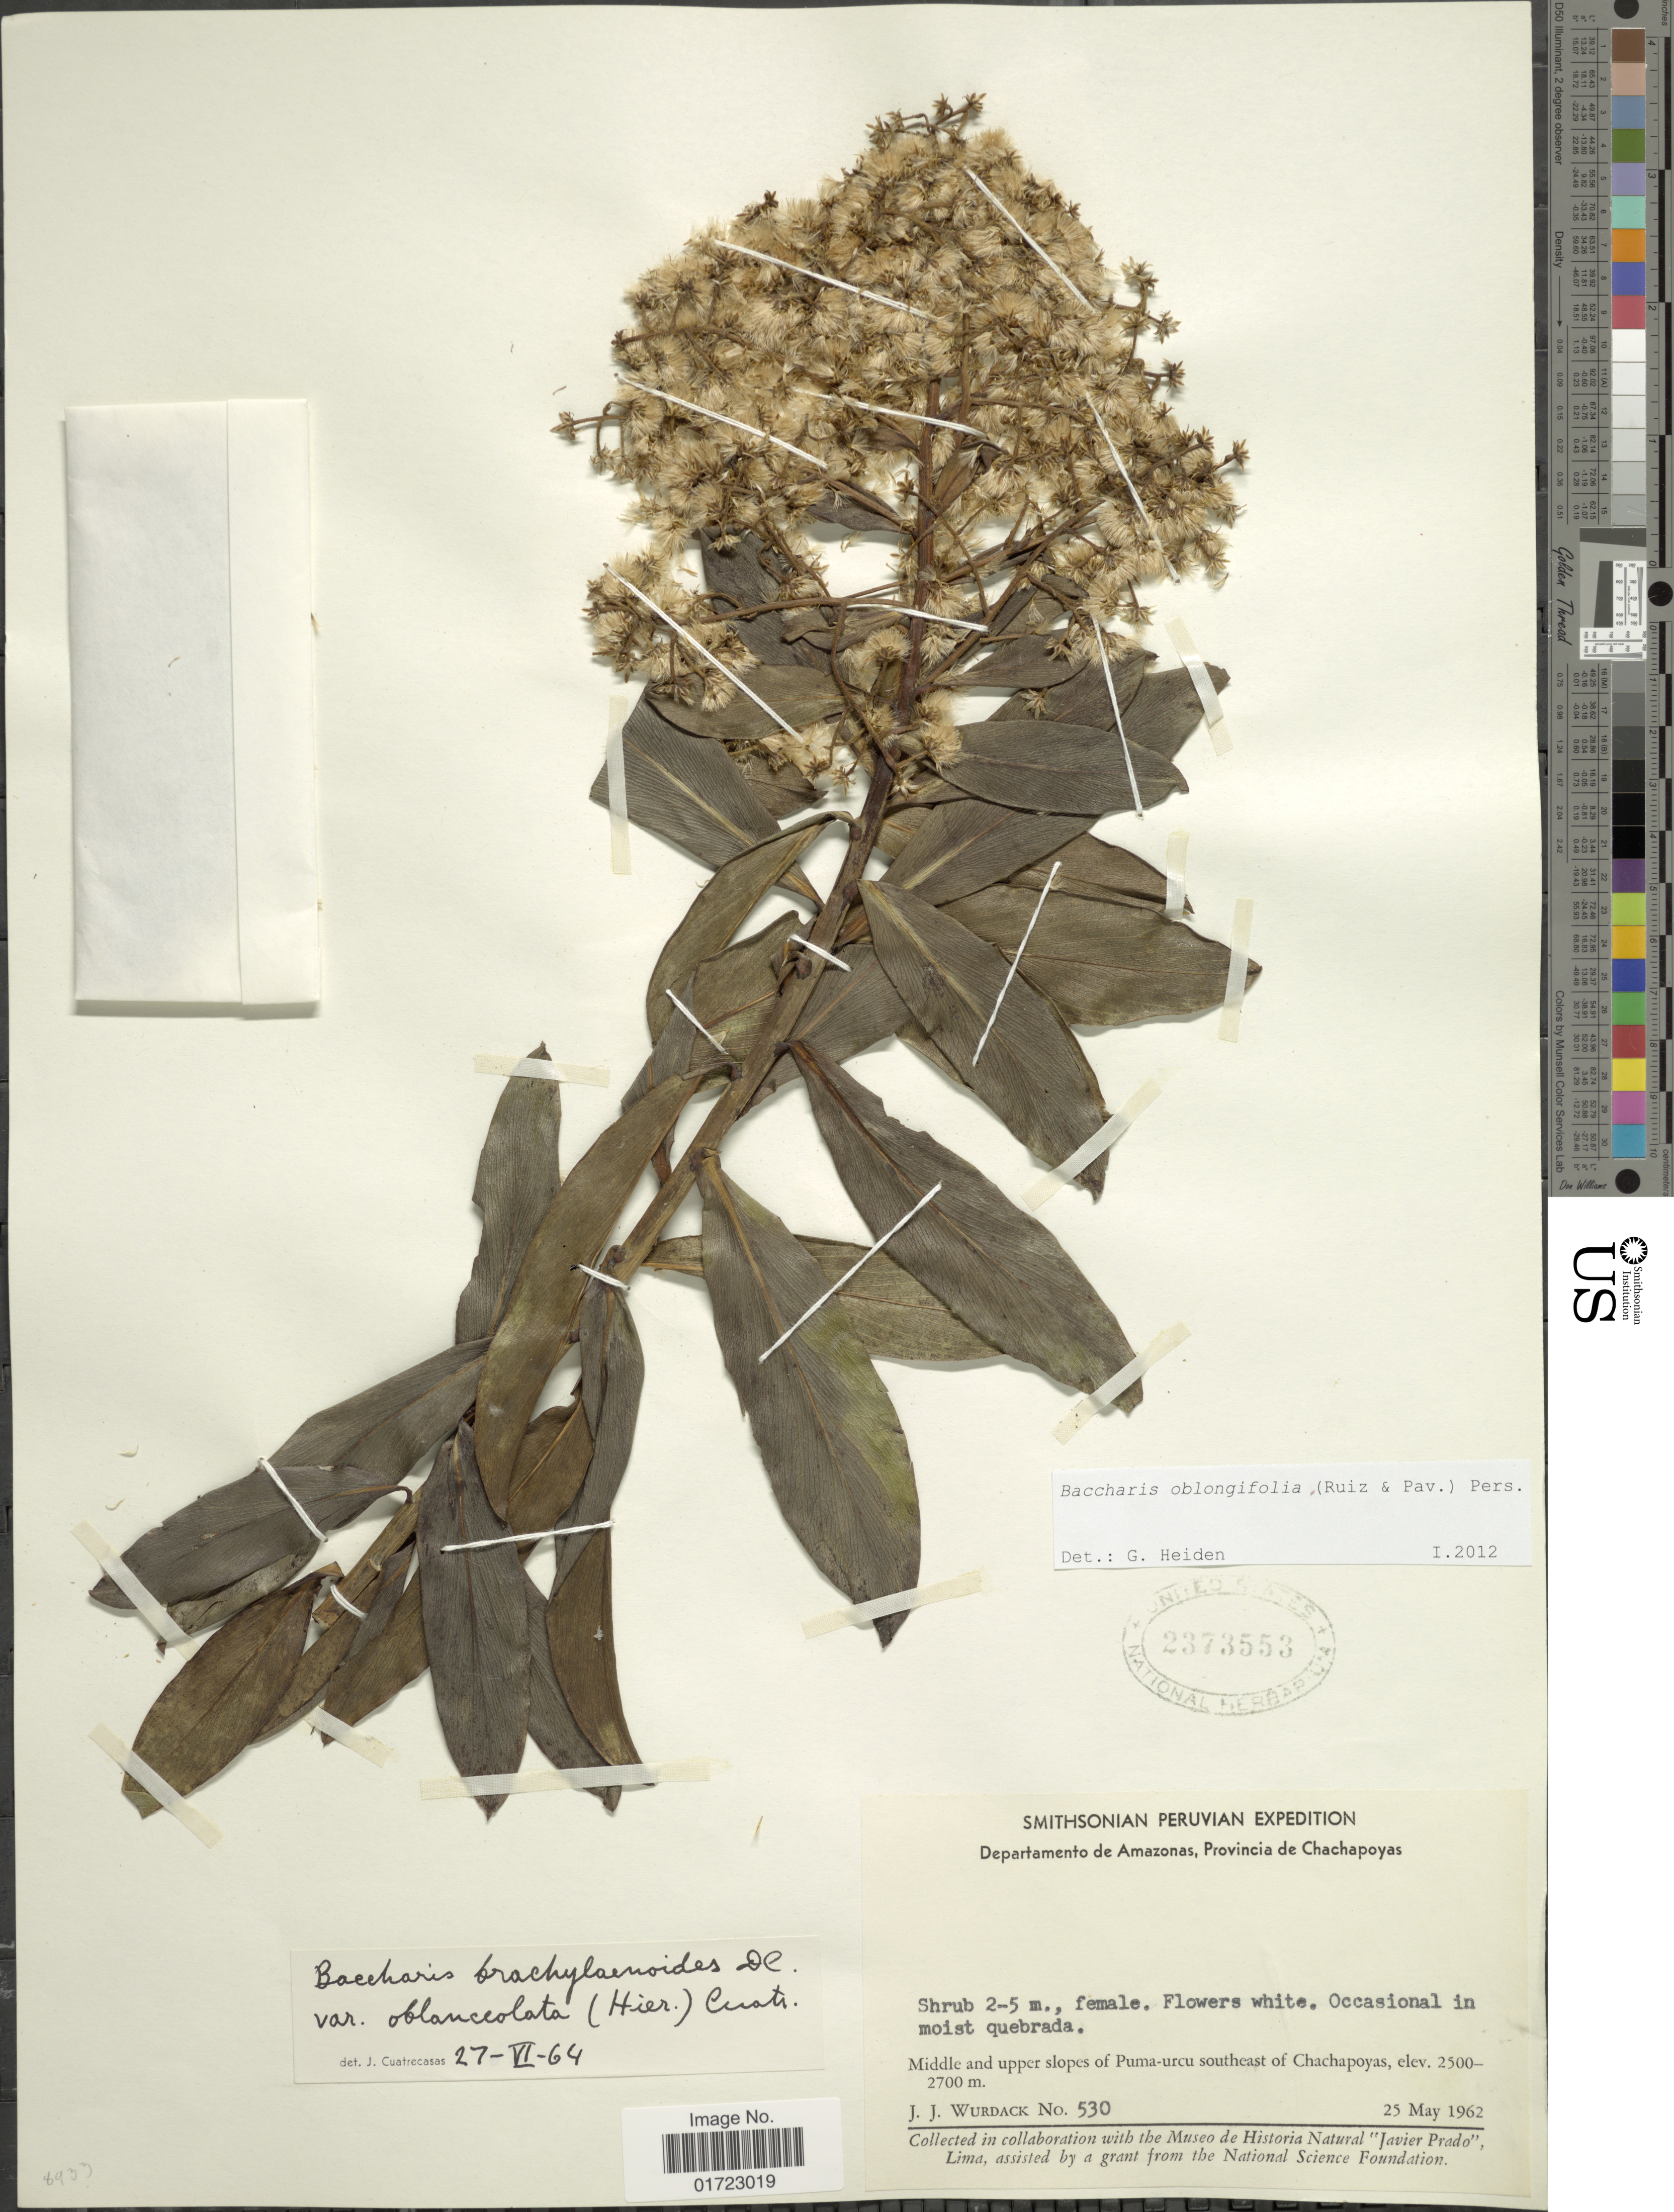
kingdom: Plantae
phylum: Tracheophyta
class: Magnoliopsida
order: Asterales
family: Asteraceae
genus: Baccharis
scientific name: Baccharis oblongifolia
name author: (Ruiz & Pav.) Pers.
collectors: J. J. Wurdack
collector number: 530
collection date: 1962-05-25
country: Peru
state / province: Amazonas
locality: Provincia de Chachapoyas. Middle and upper slopes of Puma-urcu southeast of Chachapoyas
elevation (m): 2500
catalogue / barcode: US 2373553